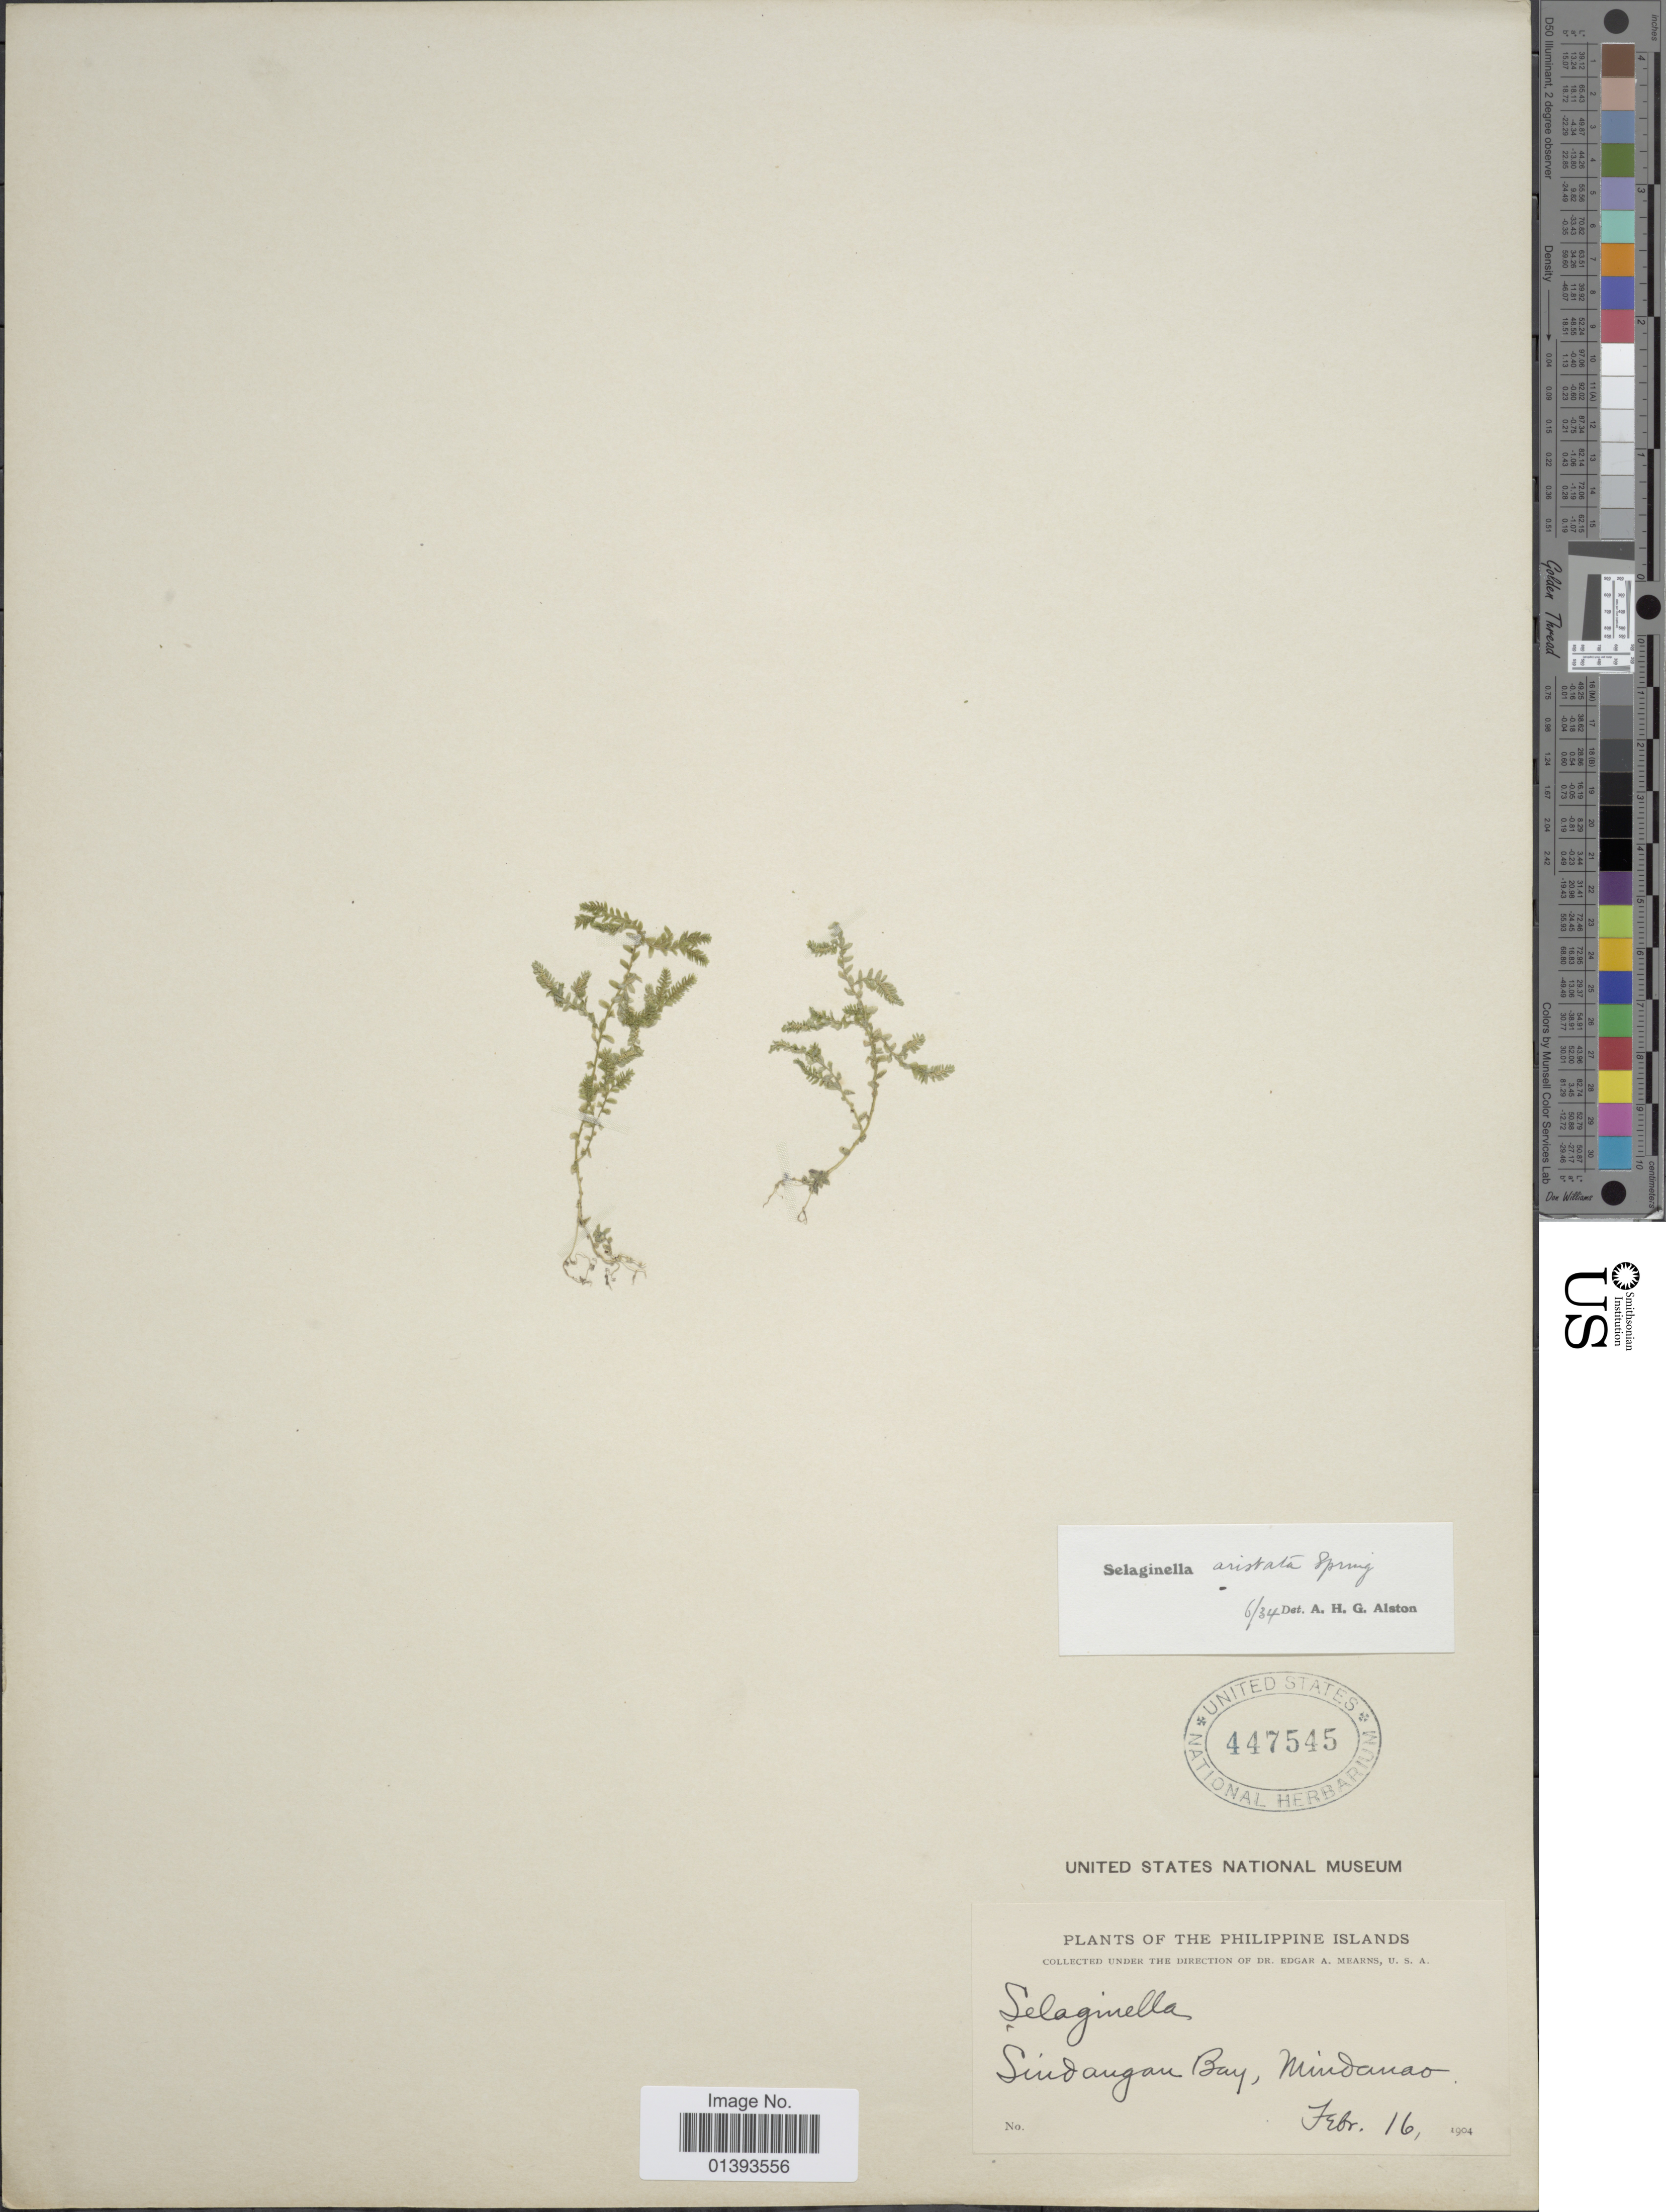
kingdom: Plantae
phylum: Tracheophyta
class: Lycopodiopsida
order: Selaginellales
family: Selaginellaceae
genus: Selaginella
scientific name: Selaginella aristata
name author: Spring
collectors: E. A. Mearns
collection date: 1904-02-16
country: Philippines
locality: Suidangan Bay, Mindanao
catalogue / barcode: US 447545